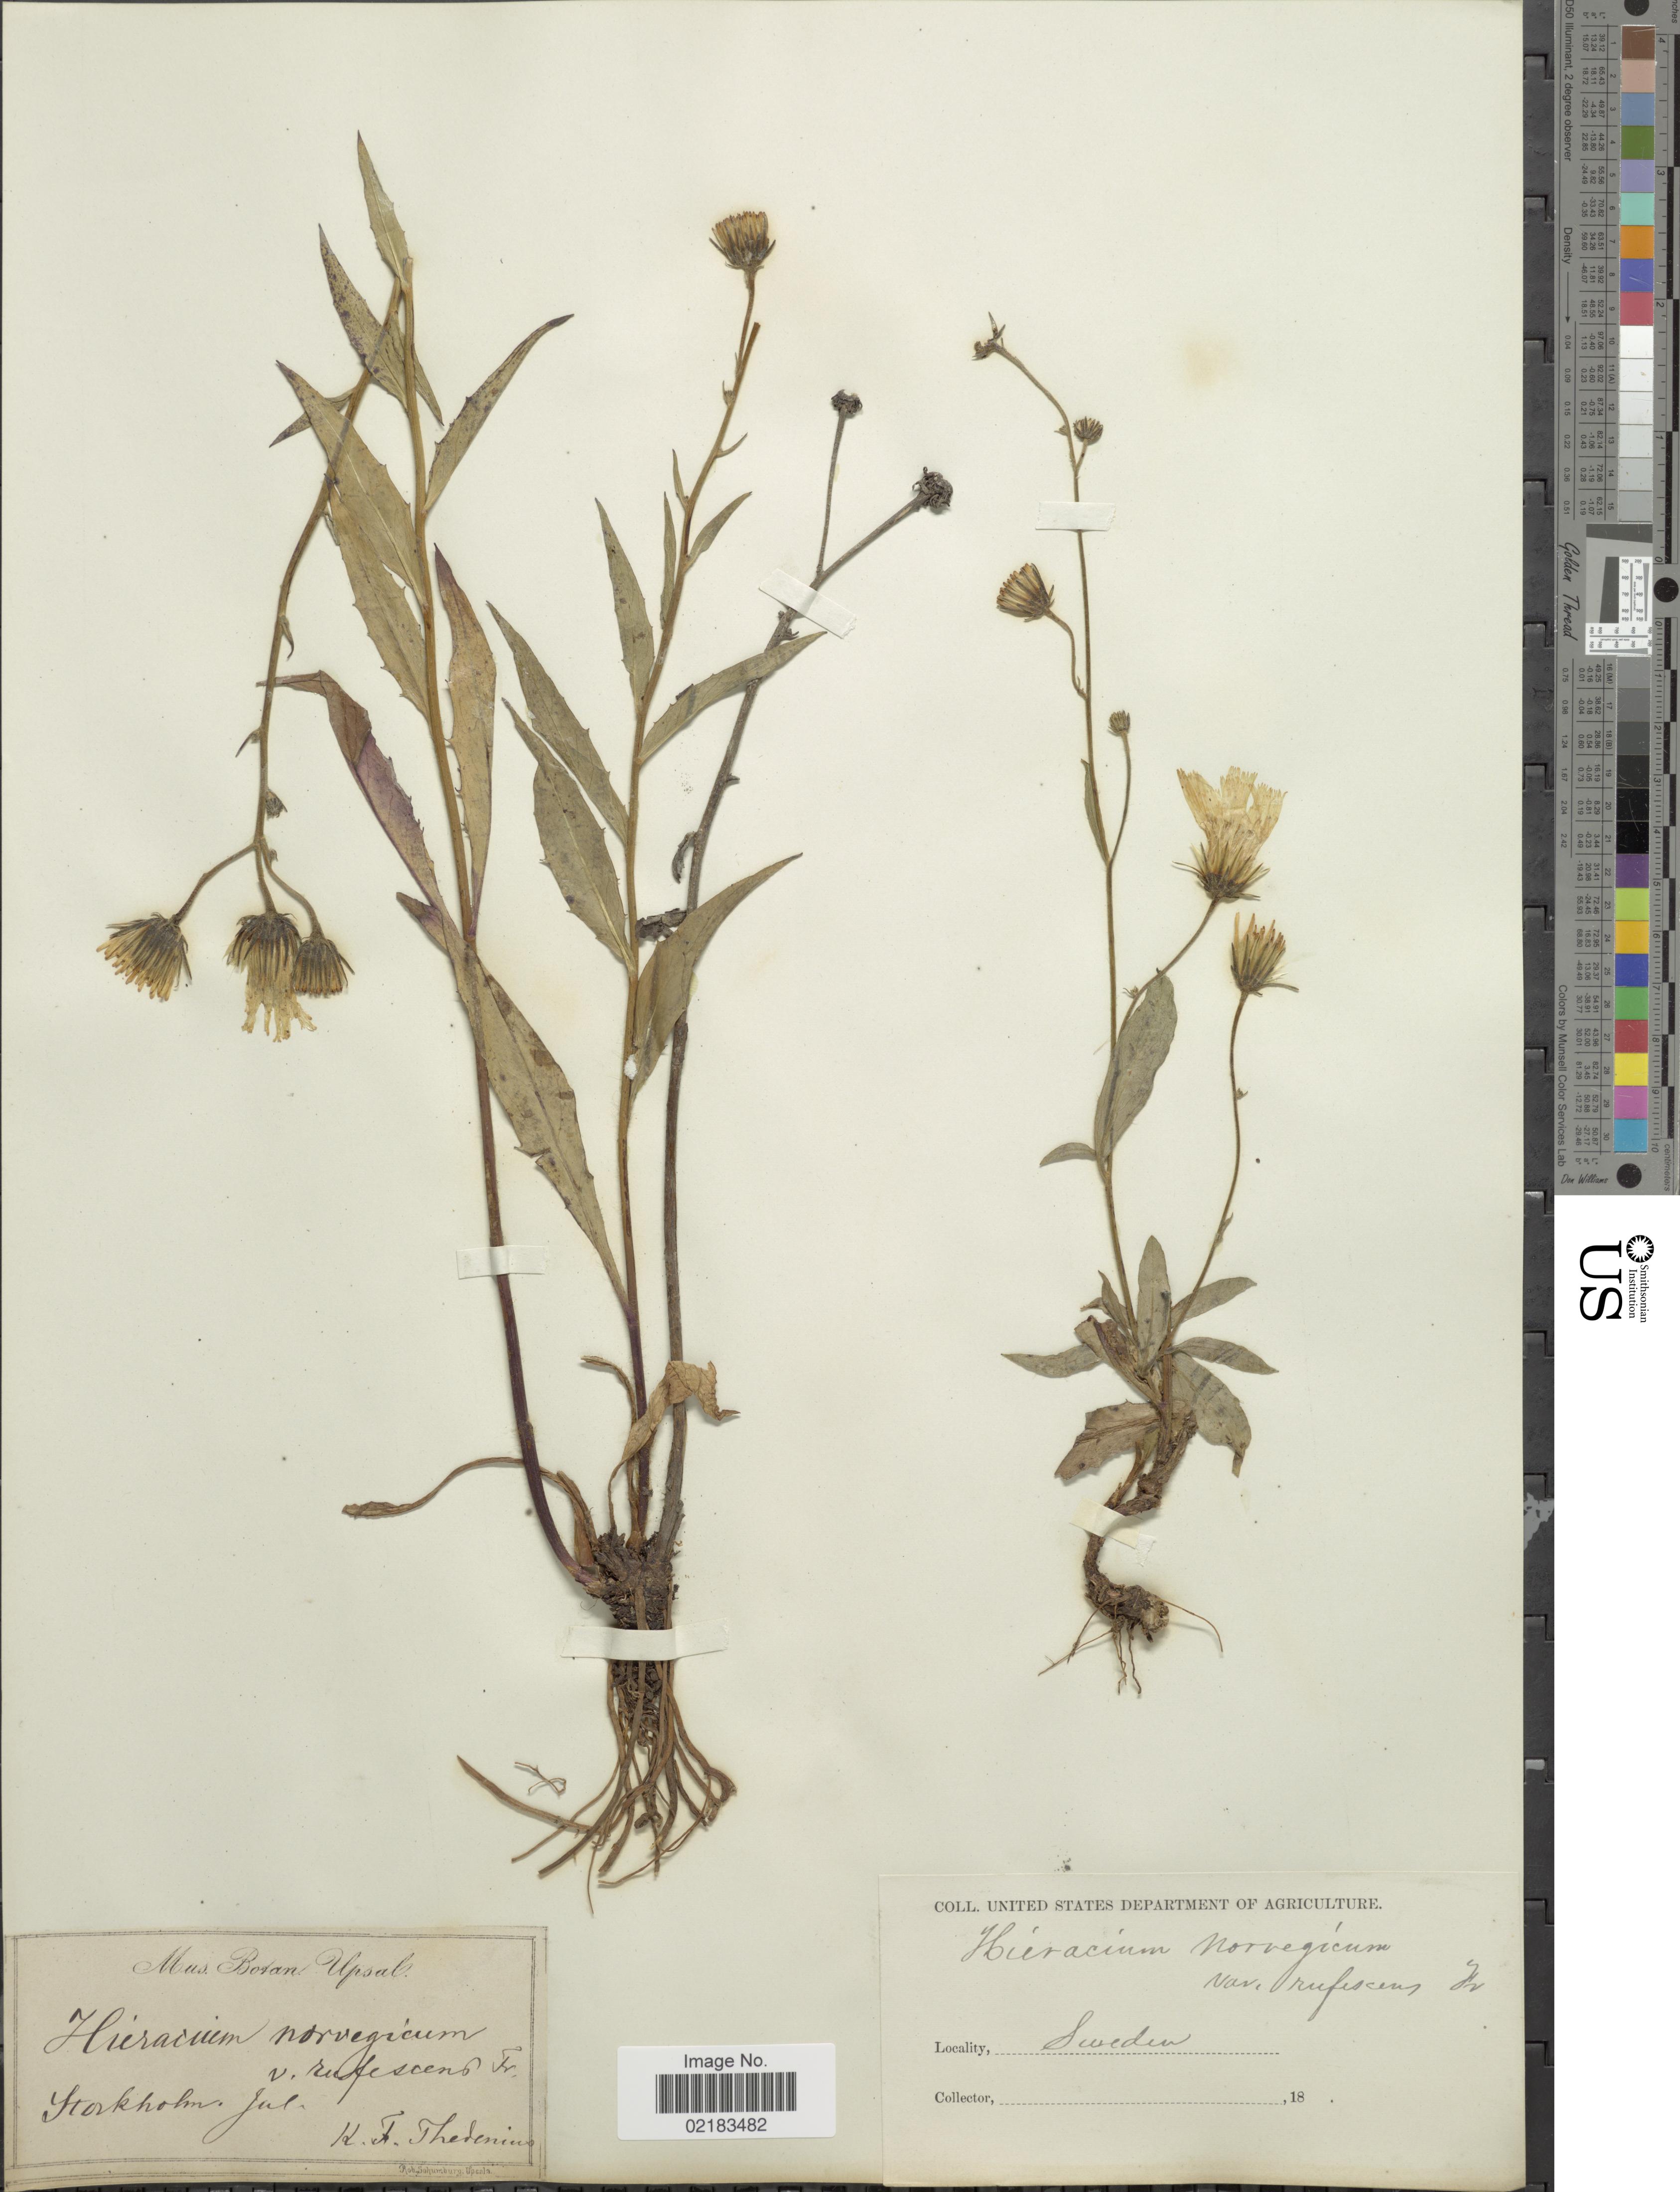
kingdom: Plantae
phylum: Tracheophyta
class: Magnoliopsida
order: Asterales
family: Asteraceae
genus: Hieracium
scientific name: Hieracium norvegicum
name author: Fr.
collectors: K. Thedenius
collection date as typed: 18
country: Sweden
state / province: Stockholm